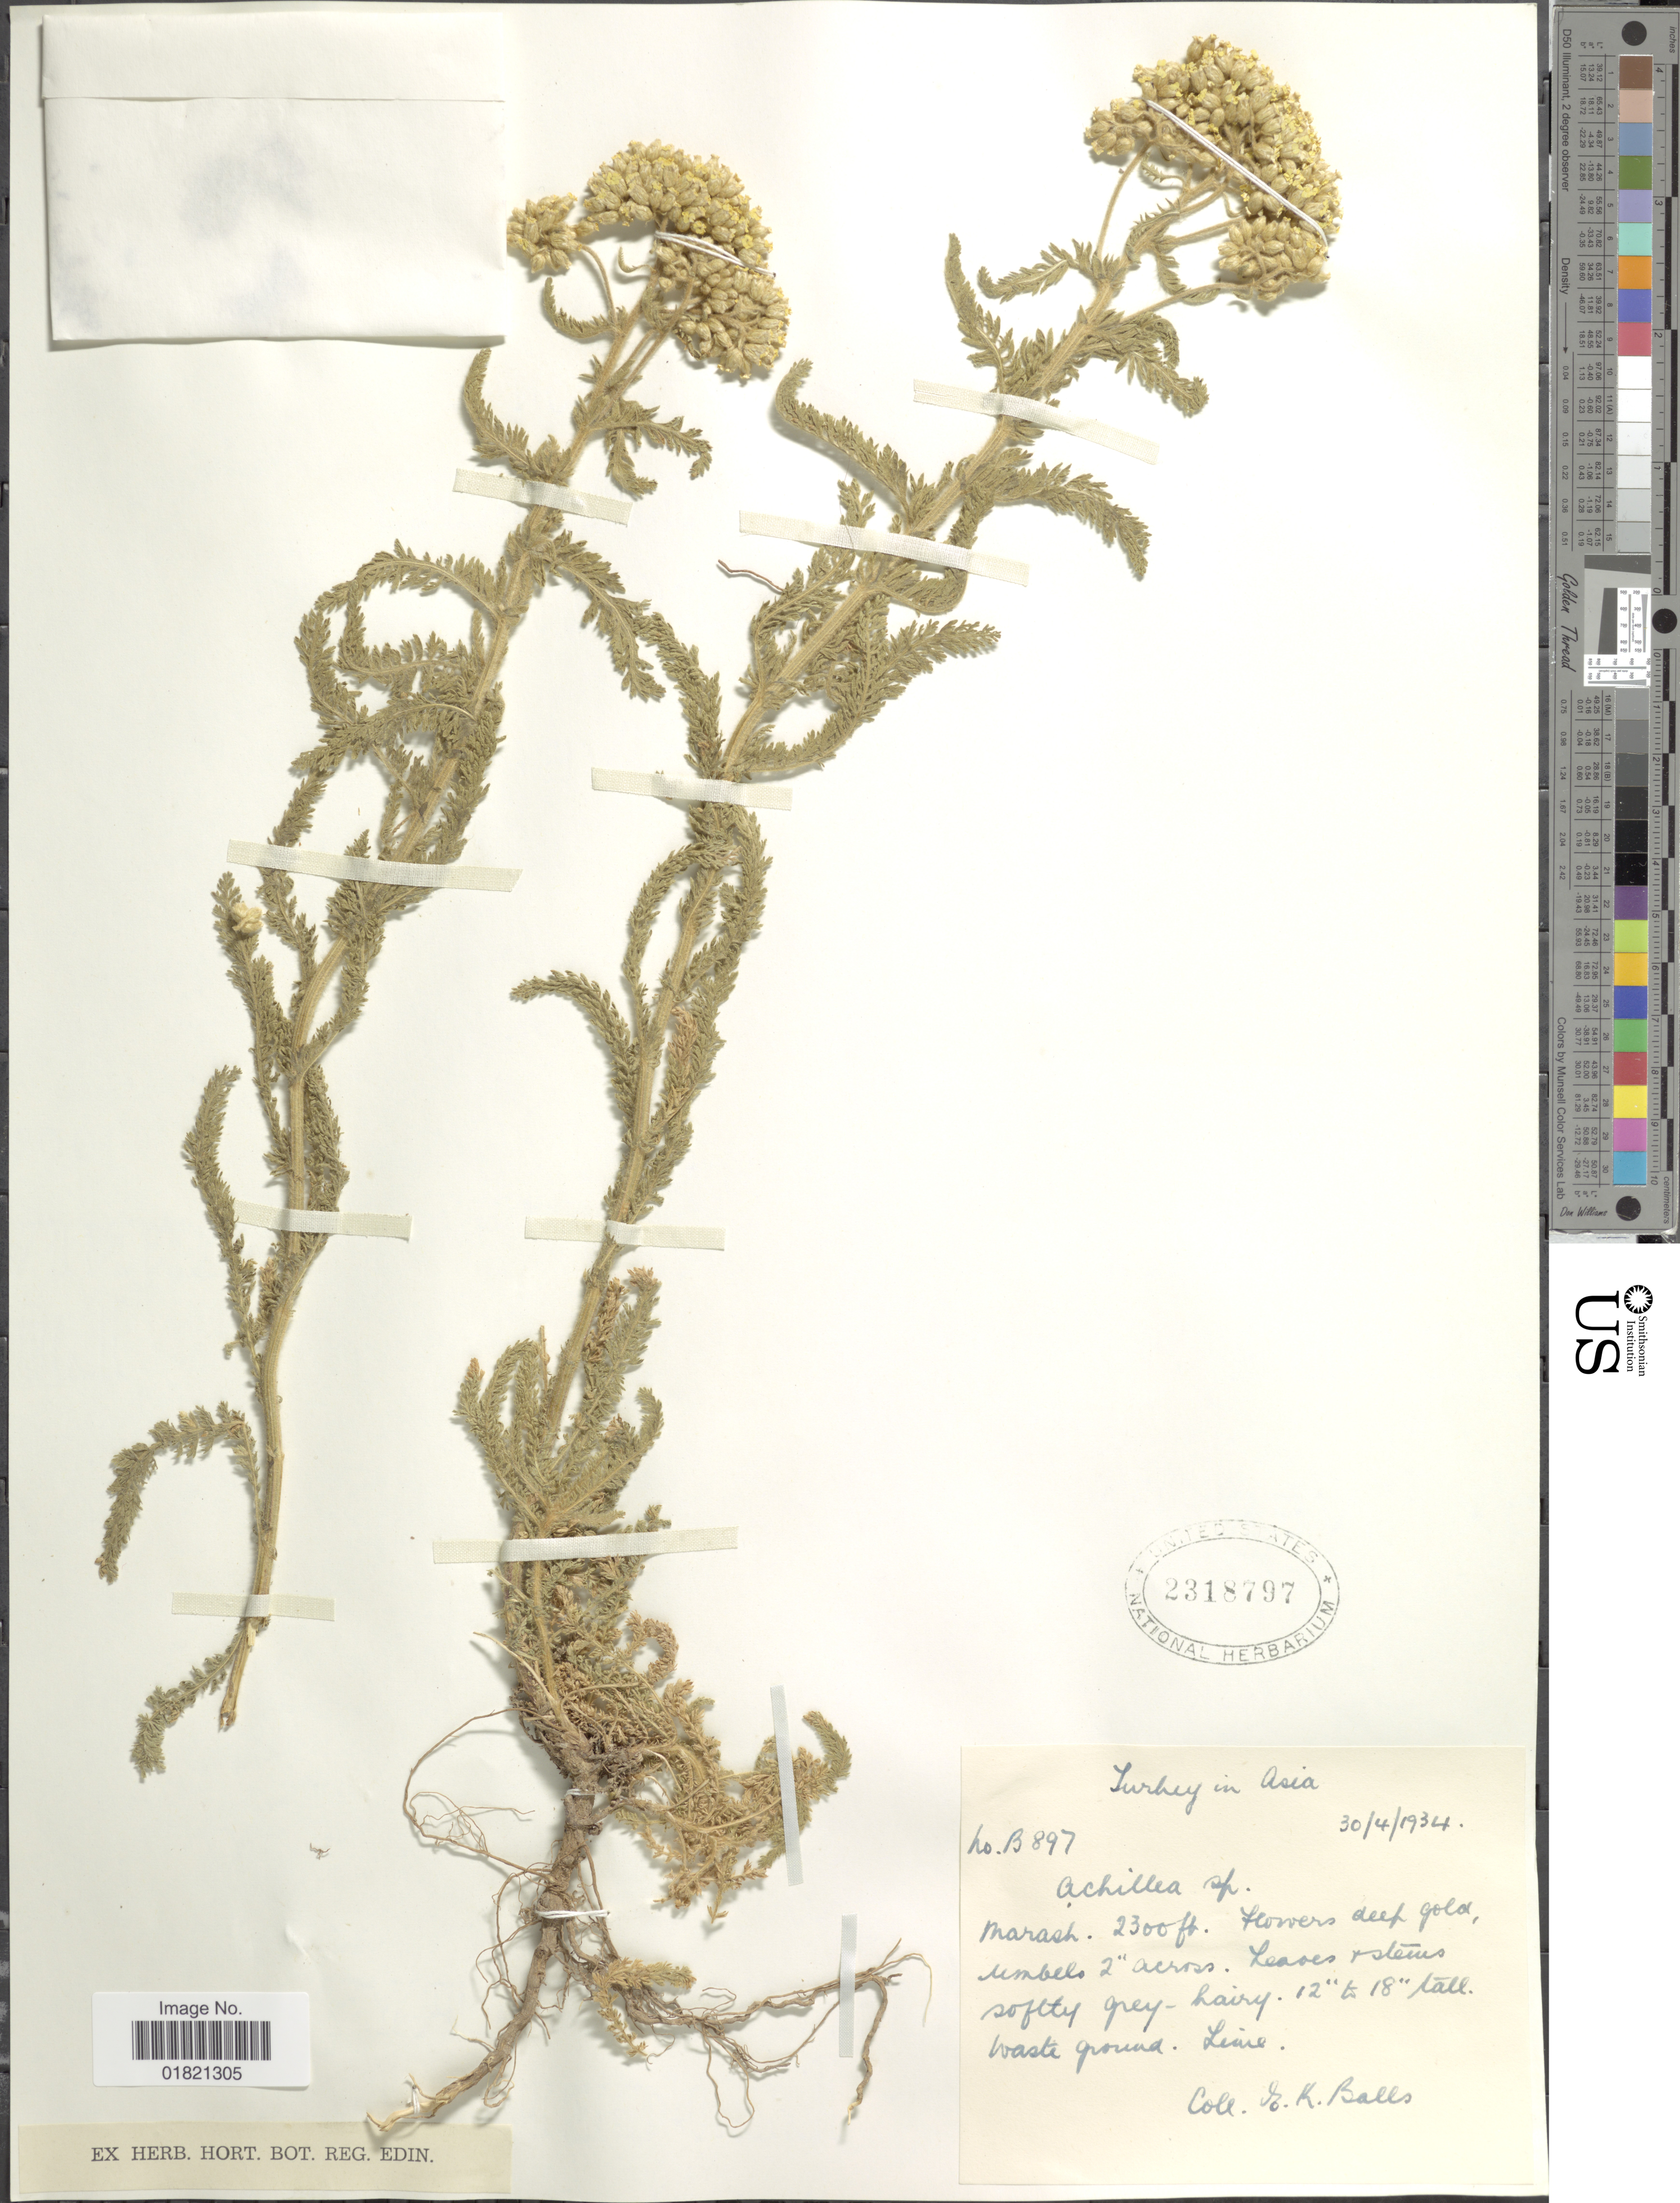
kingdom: Plantae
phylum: Tracheophyta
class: Magnoliopsida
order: Asterales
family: Asteraceae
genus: Achillea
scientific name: Achillea sp.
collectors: E. K. Balls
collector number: B897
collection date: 1934-04-30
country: Turkey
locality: Marash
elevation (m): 701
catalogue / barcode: US 2318797